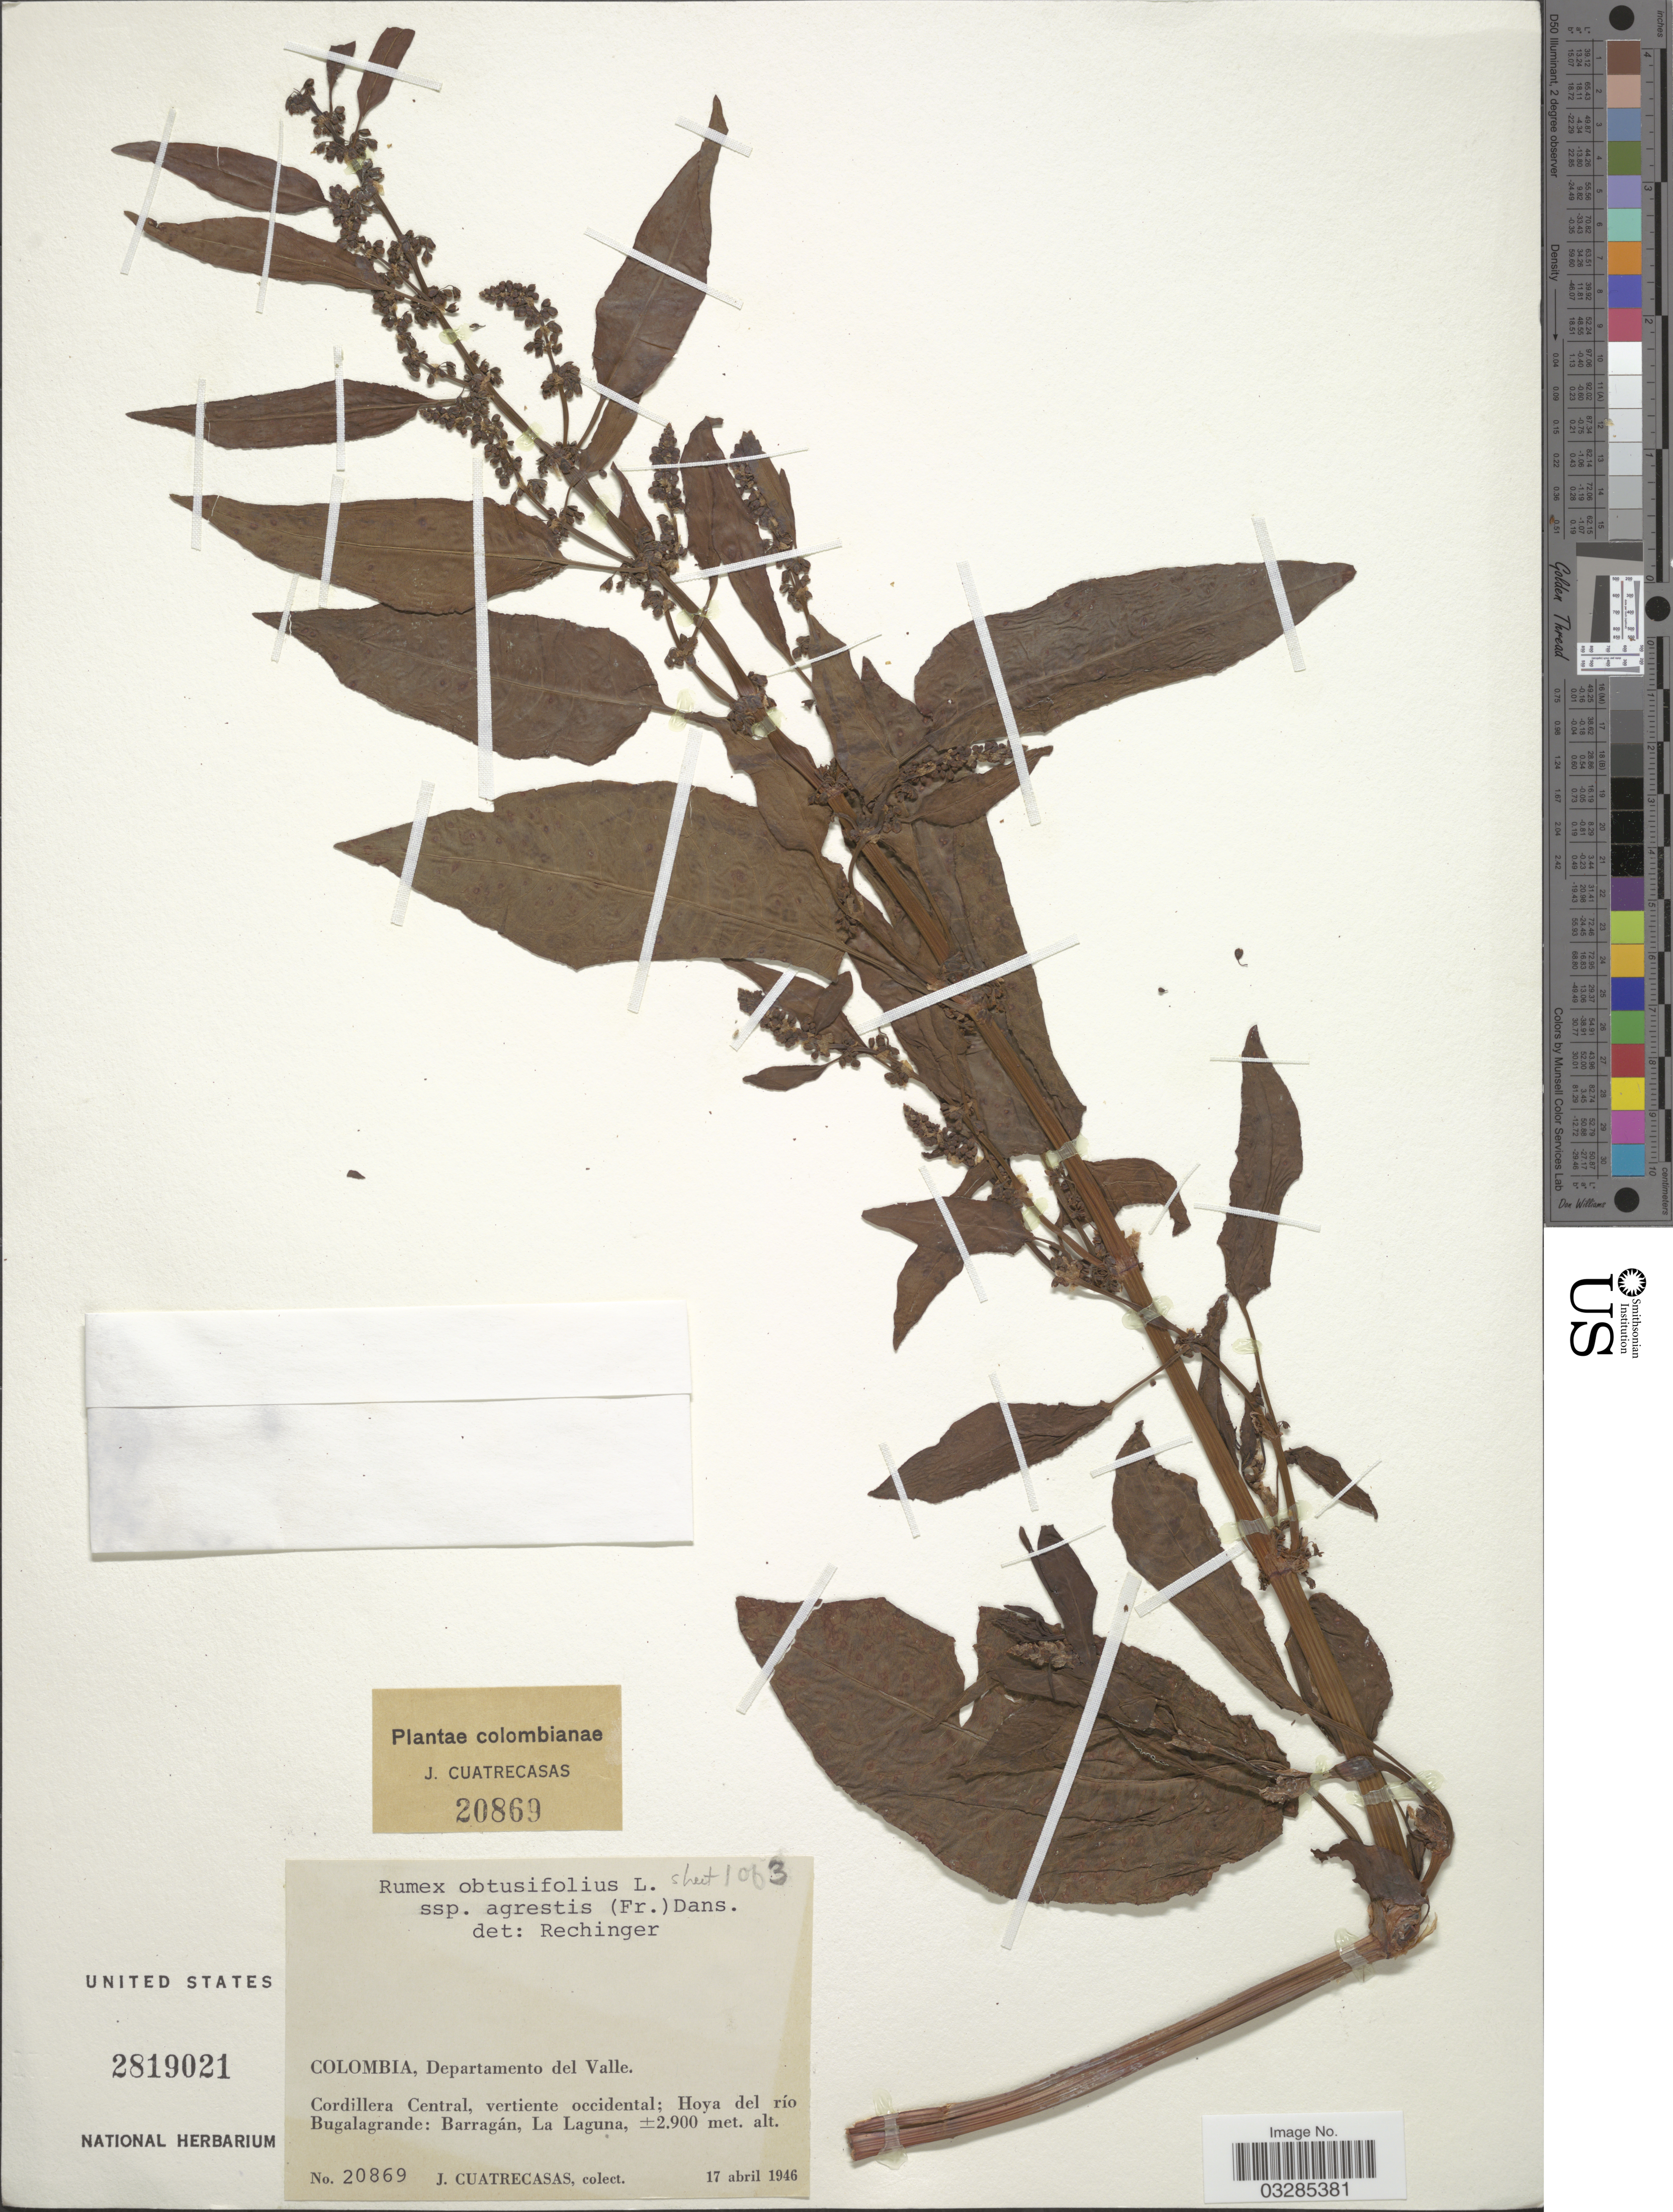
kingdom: Plantae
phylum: Tracheophyta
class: Magnoliopsida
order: Caryophyllales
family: Polygonaceae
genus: Rumex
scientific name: Rumex obtusifolius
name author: L.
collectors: J. Cuatrecasas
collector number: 20869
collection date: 1946-04-17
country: Colombia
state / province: Valle del Cauca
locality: Departamento del Valle. Cordillera Central, vertiente occidental; Hoya del río Bugalagrande: Barragán, La Laguna.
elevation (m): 2900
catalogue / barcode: US 2819021